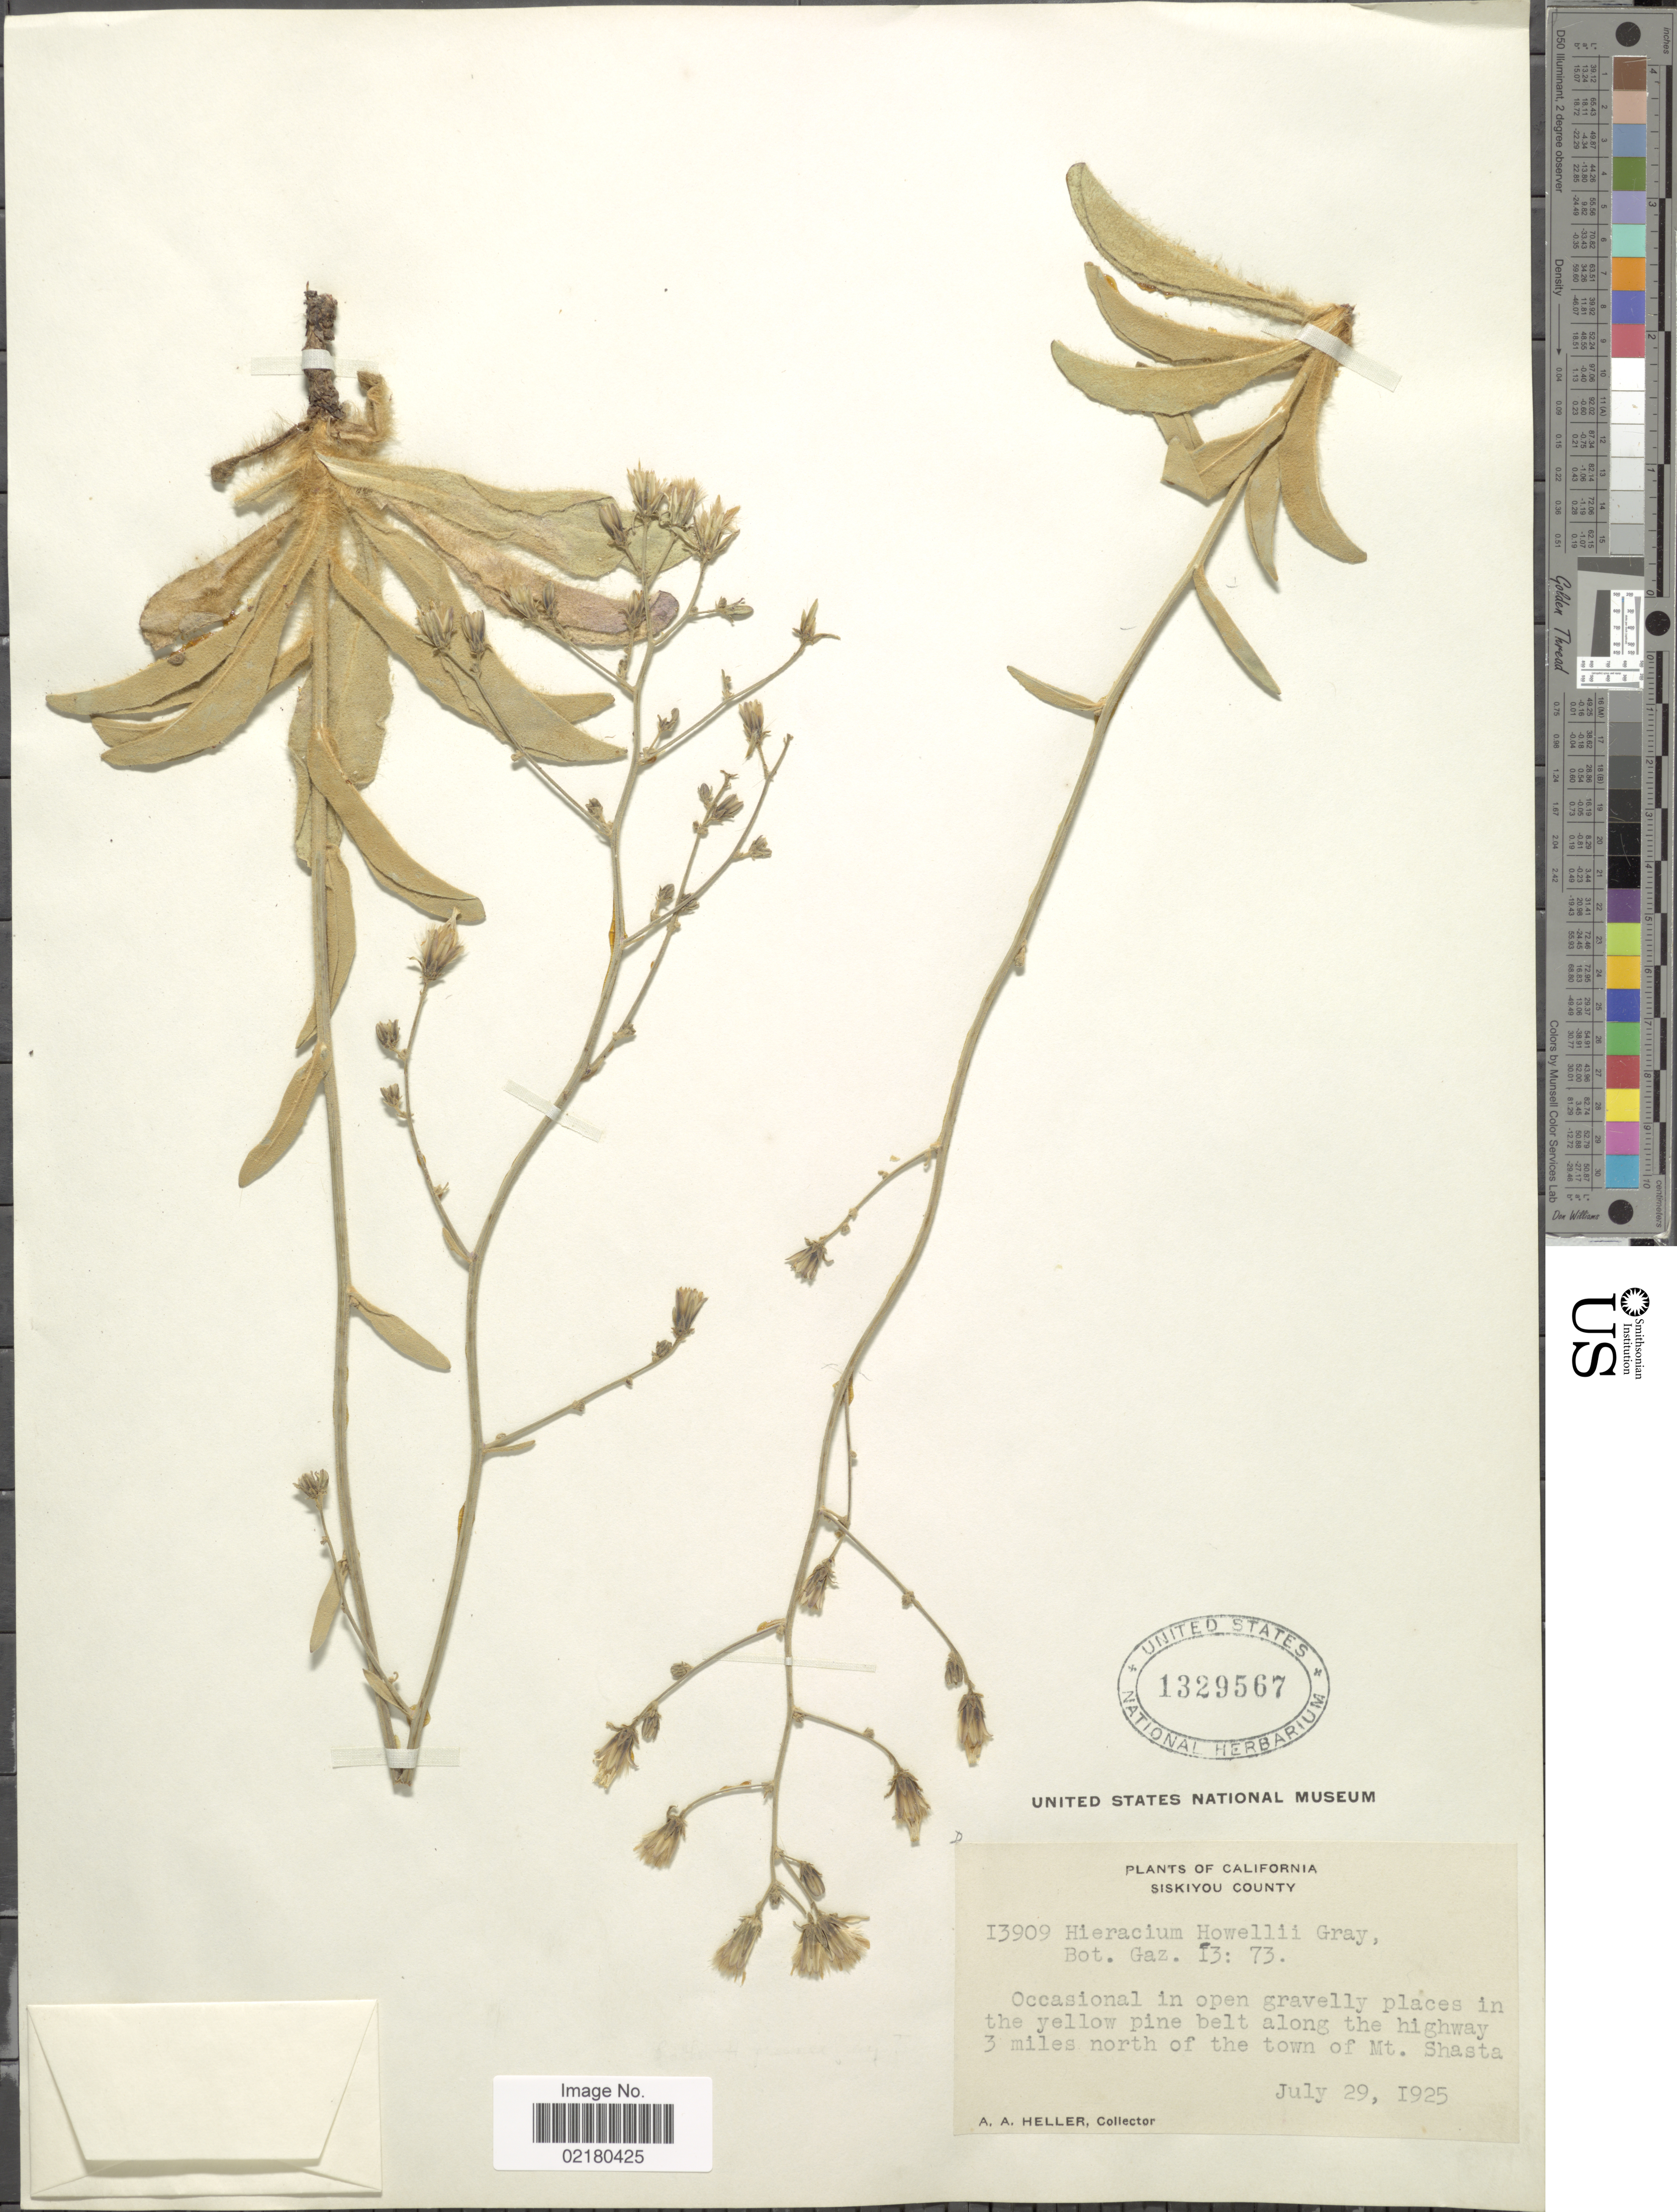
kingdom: Plantae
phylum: Tracheophyta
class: Magnoliopsida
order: Asterales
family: Asteraceae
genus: Hieracium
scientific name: Hieracium howellii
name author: A. Gray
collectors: A. A. Heller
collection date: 1925-07-09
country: United States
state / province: California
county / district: Siskiyou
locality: Siskiyou County: In open gravelly places in the yellow pine belt along the highway 3 miles north of the town of Mt. Shasta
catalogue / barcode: US 1329567